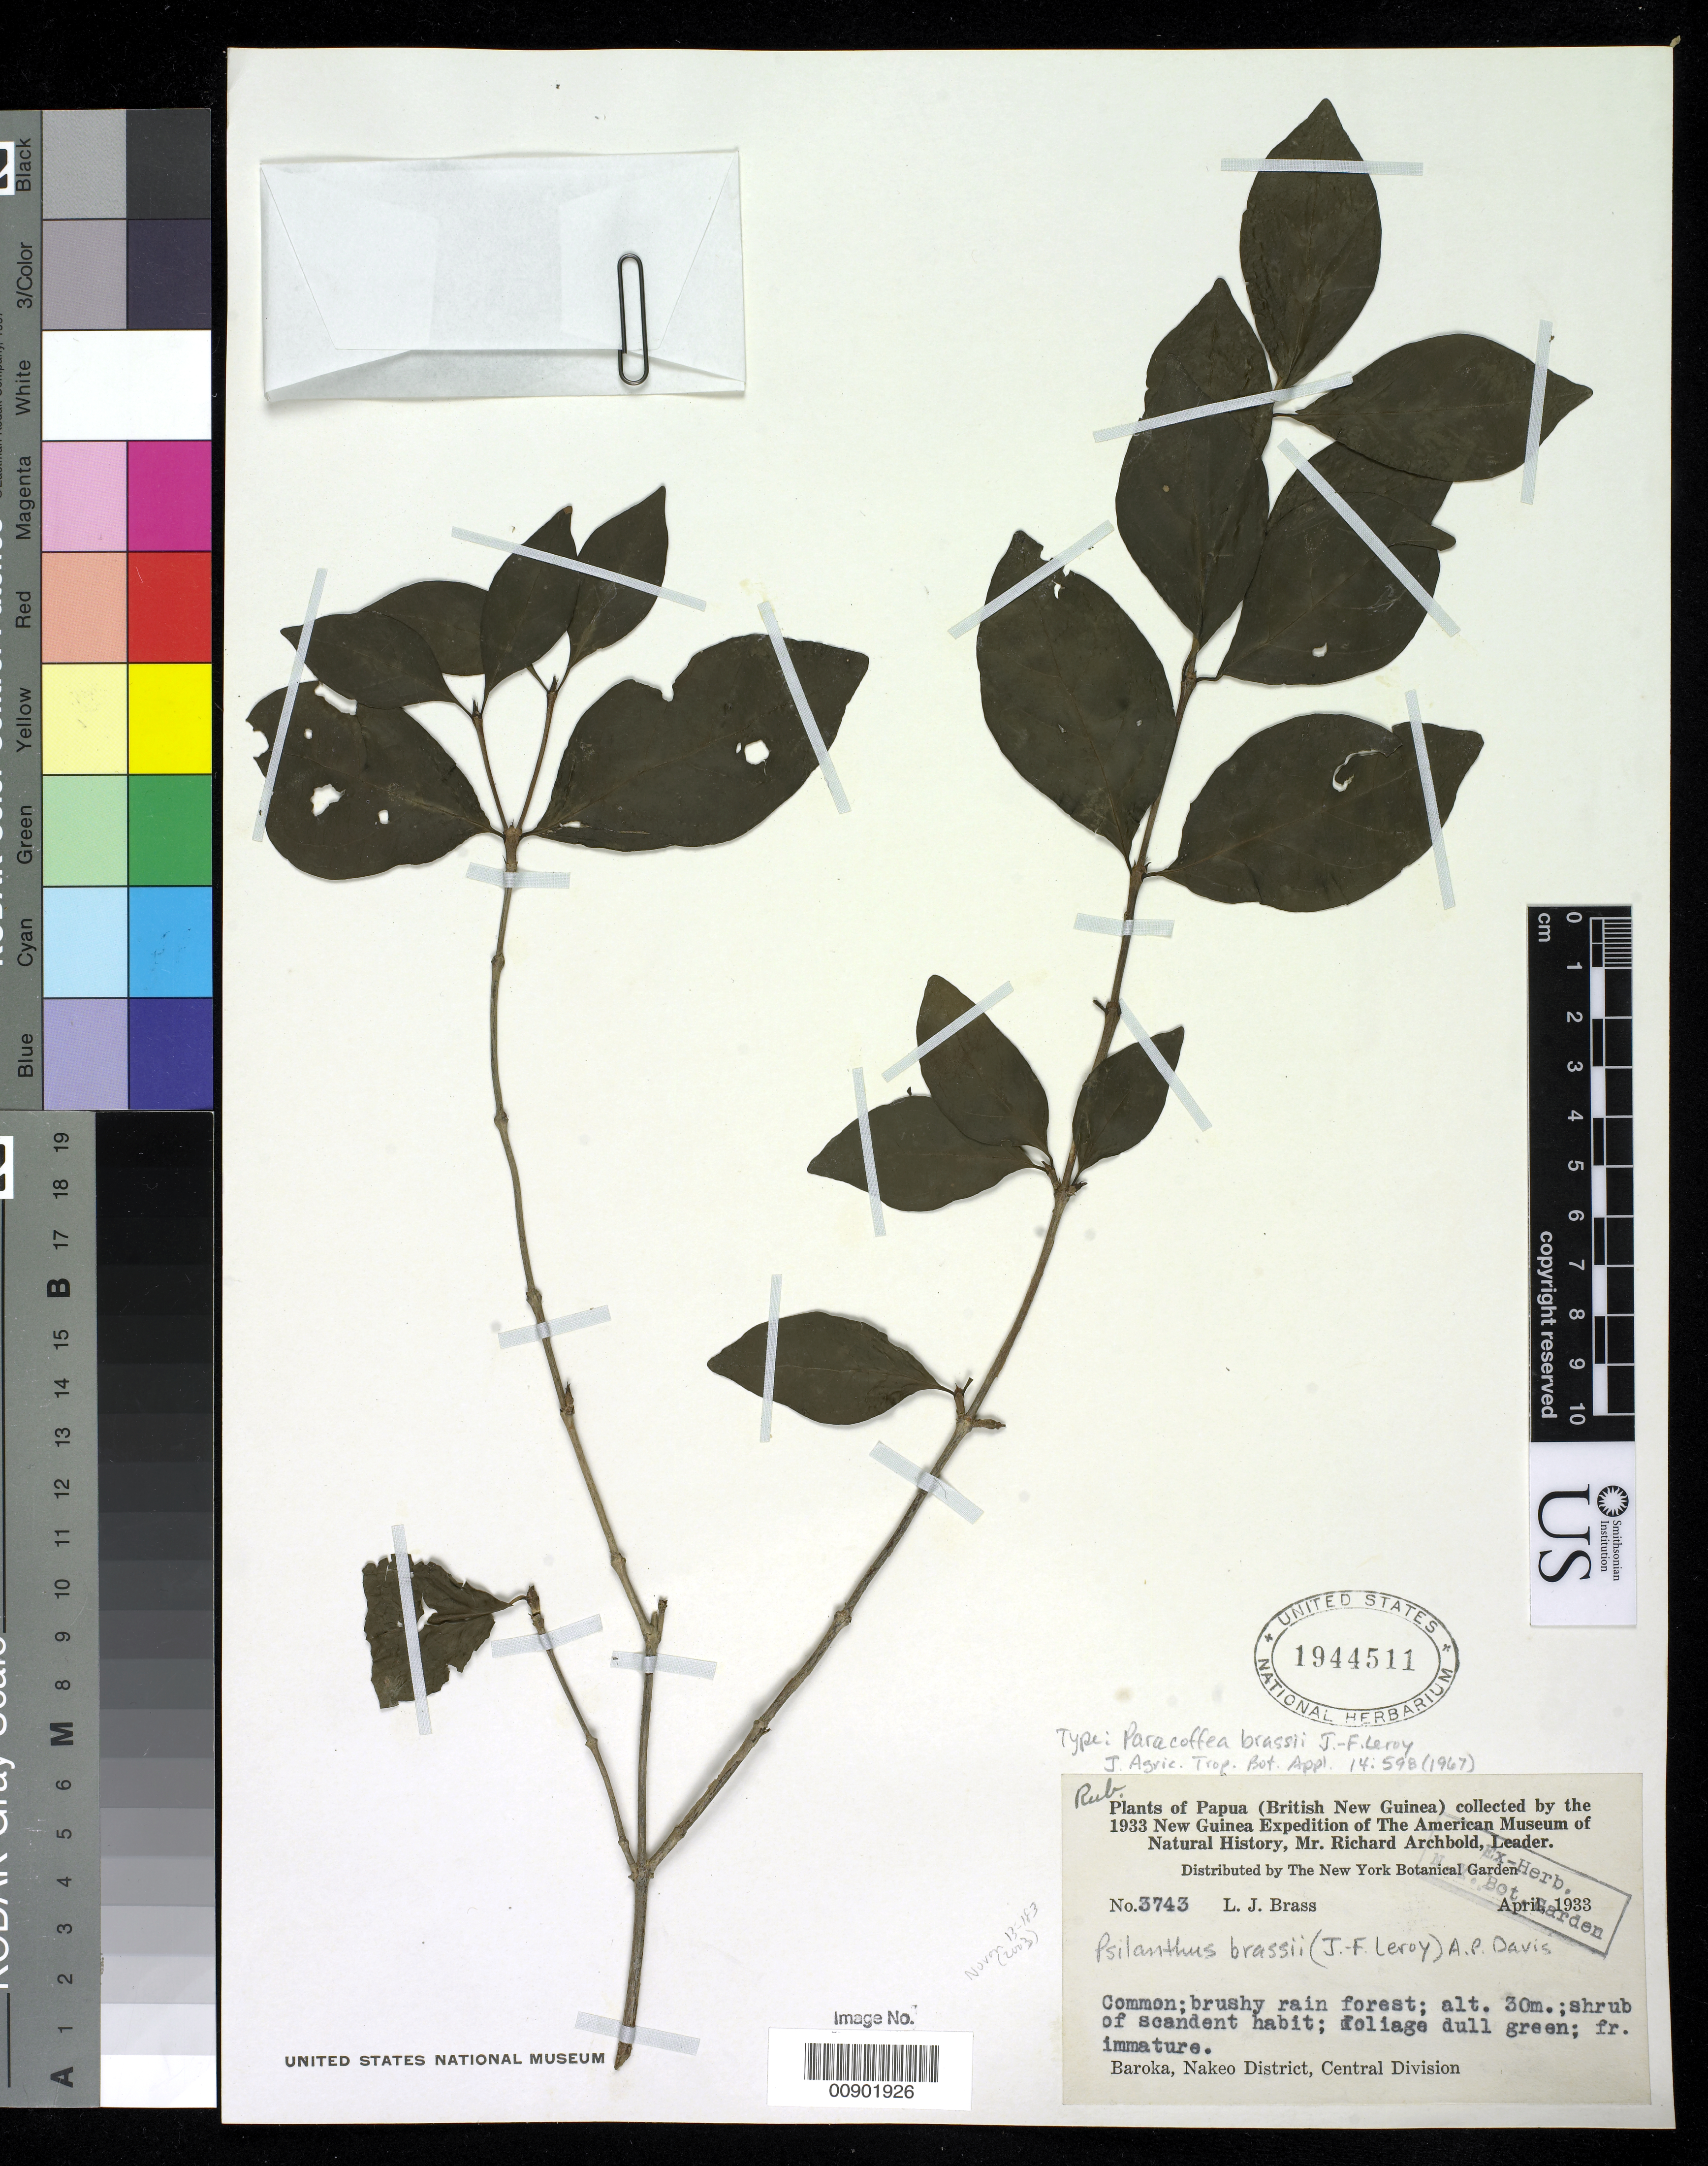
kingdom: Plantae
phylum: Tracheophyta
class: Magnoliopsida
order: Gentianales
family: Rubiaceae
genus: Paracoffea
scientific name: Paracoffea brassii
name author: J.-F. Leroy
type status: Isotype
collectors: L. J. Brass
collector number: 3743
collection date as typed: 1933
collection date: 1933-04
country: Papua New Guinea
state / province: Central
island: New Guinea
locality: Baroka, Nakeo District, Central Division.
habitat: Brushy rain forest.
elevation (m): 30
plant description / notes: Cited by A.P. Davis, Novon 13: 183 (2003).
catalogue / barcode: US 1944511